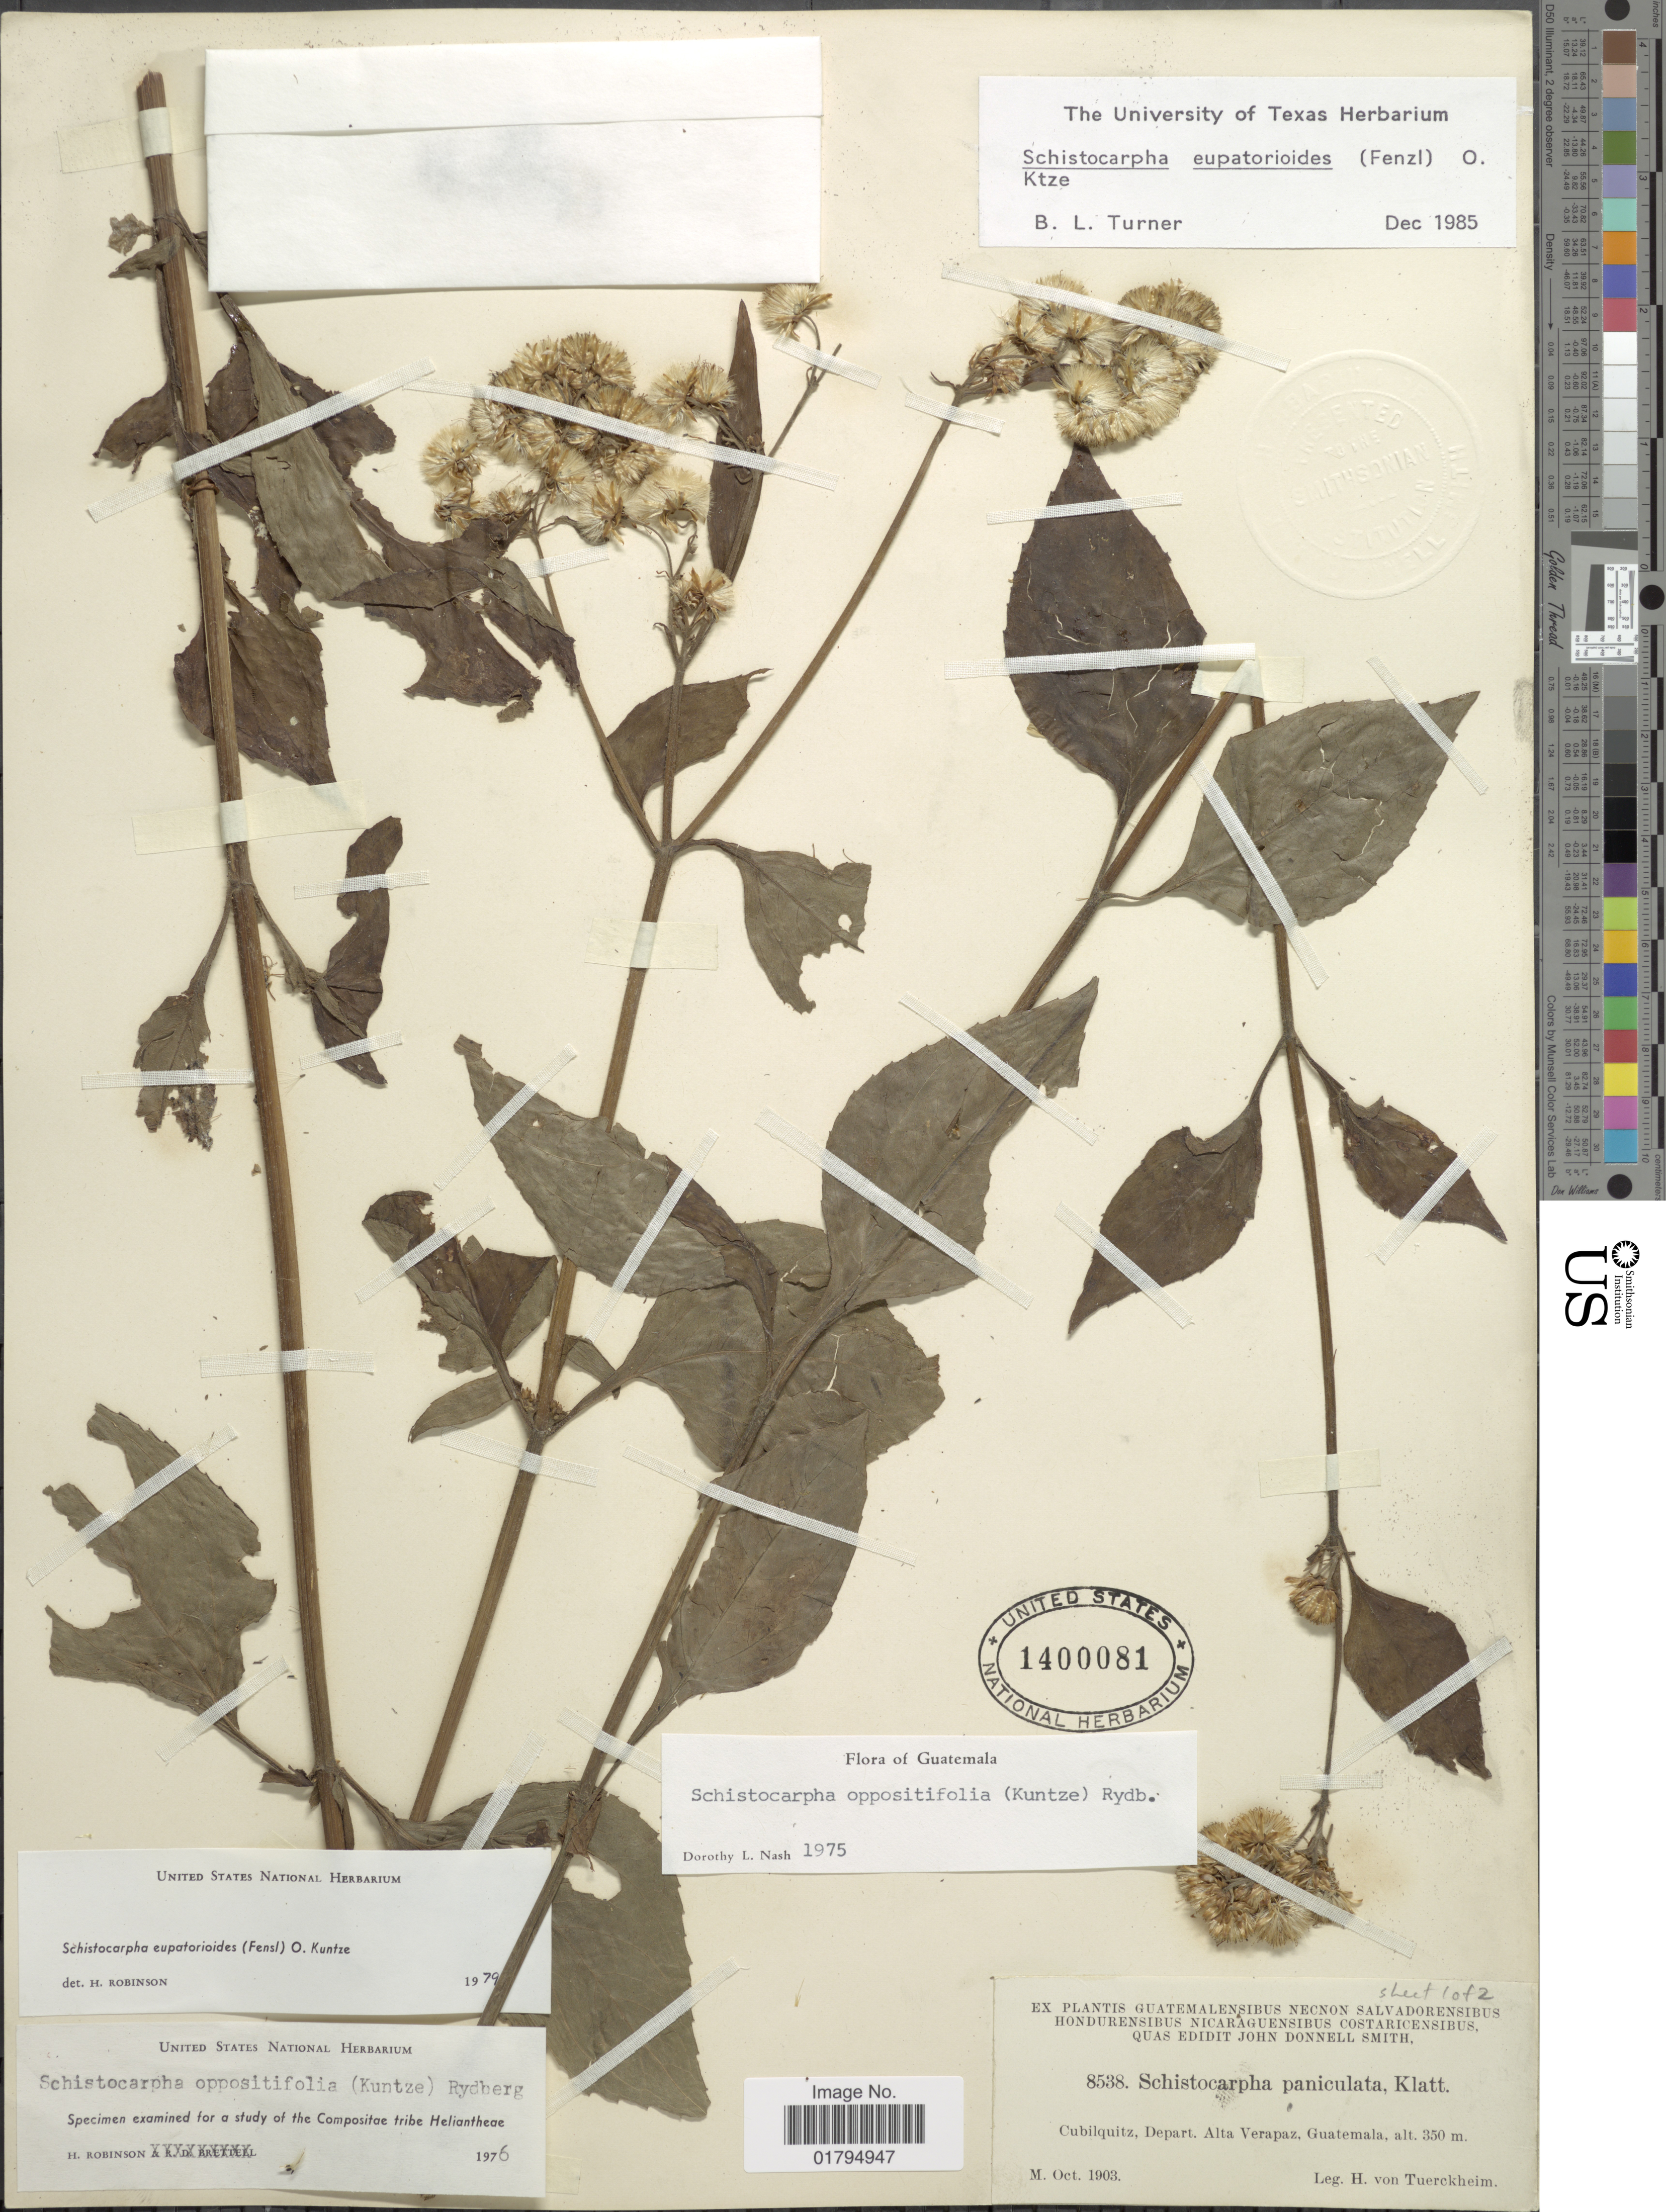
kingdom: Plantae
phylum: Tracheophyta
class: Magnoliopsida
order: Asterales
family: Asteraceae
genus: Schistocarpha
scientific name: Schistocarpha eupatorioides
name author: (Fenzl) Kuntze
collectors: H. von Tuerckheim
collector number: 8538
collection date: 1903-10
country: Guatemala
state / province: Alta Verapaz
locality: Cubilquitz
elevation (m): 350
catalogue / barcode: US 1400081